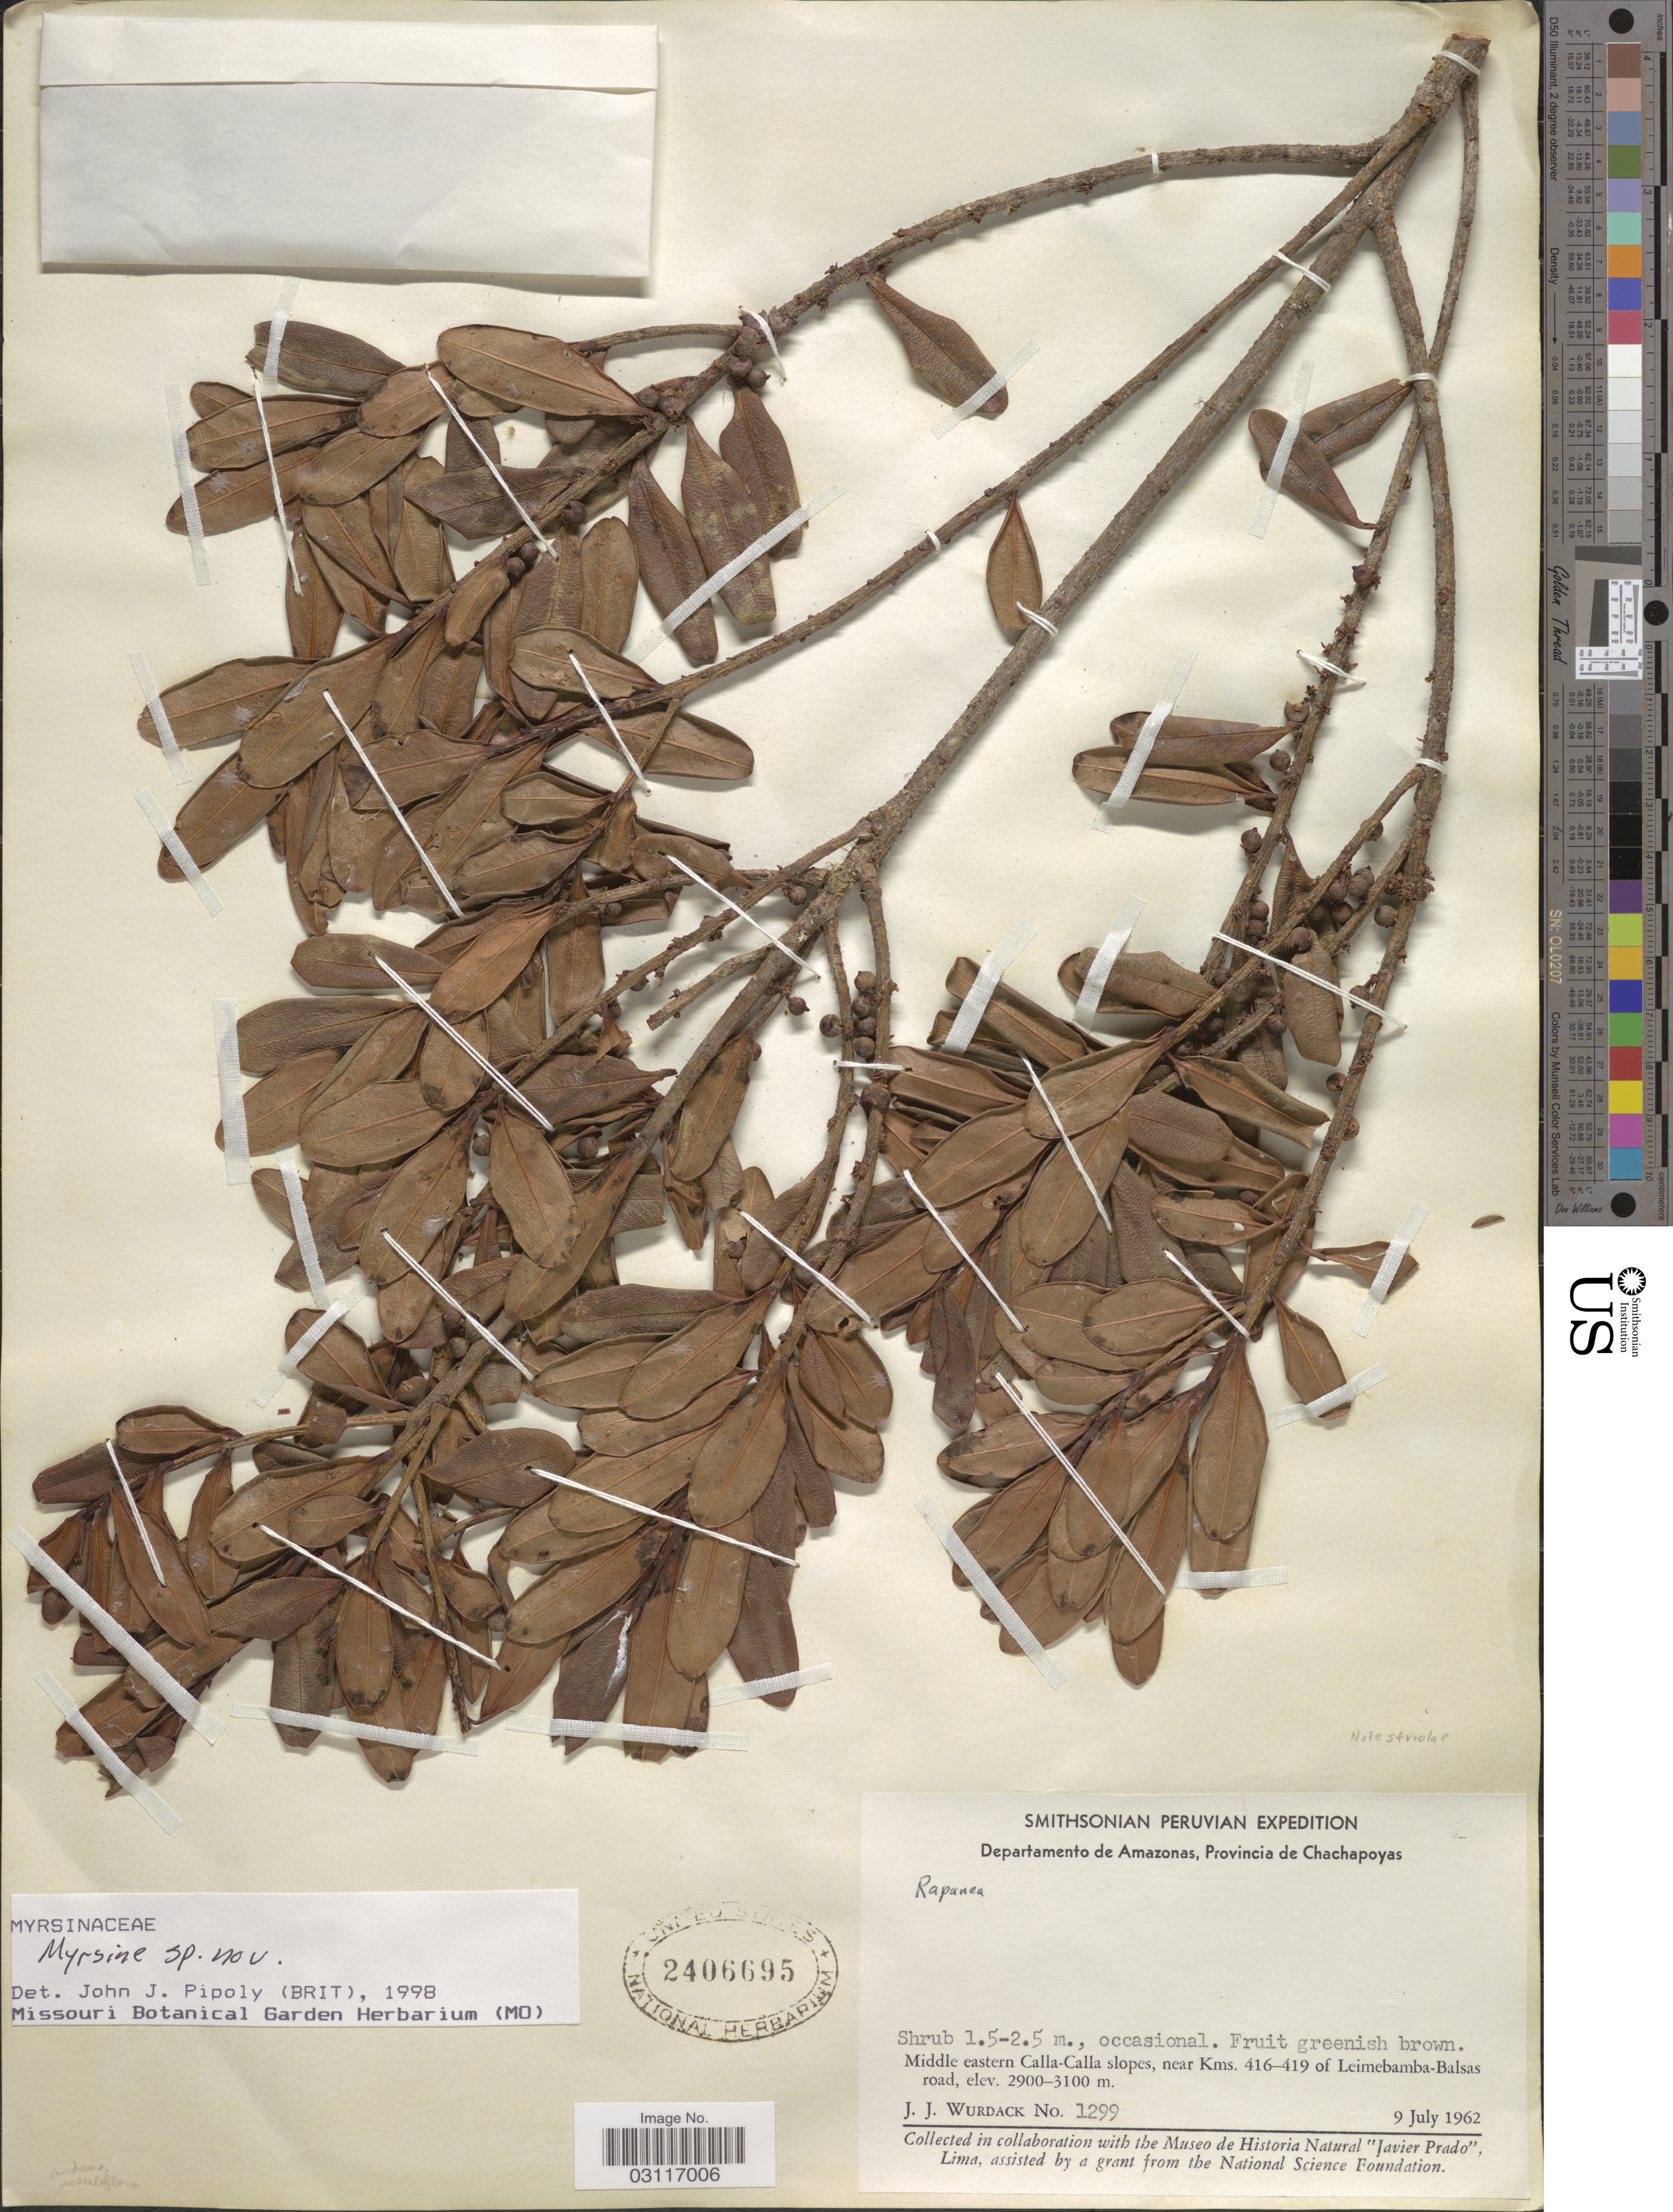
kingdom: Plantae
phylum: Tracheophyta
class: Magnoliopsida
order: Ericales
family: Primulaceae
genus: Myrsine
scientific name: Myrsine sp.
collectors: J. J. Wurdack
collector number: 1299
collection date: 1962-07-09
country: Peru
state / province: Amazonas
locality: Departamento de Amazonas, Provincia de Chachapoyas. Middle eastern Calla-Calla slopes, near Kms. 416-419 of Leimebamba-Balsas road.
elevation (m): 2900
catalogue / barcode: US 2406695